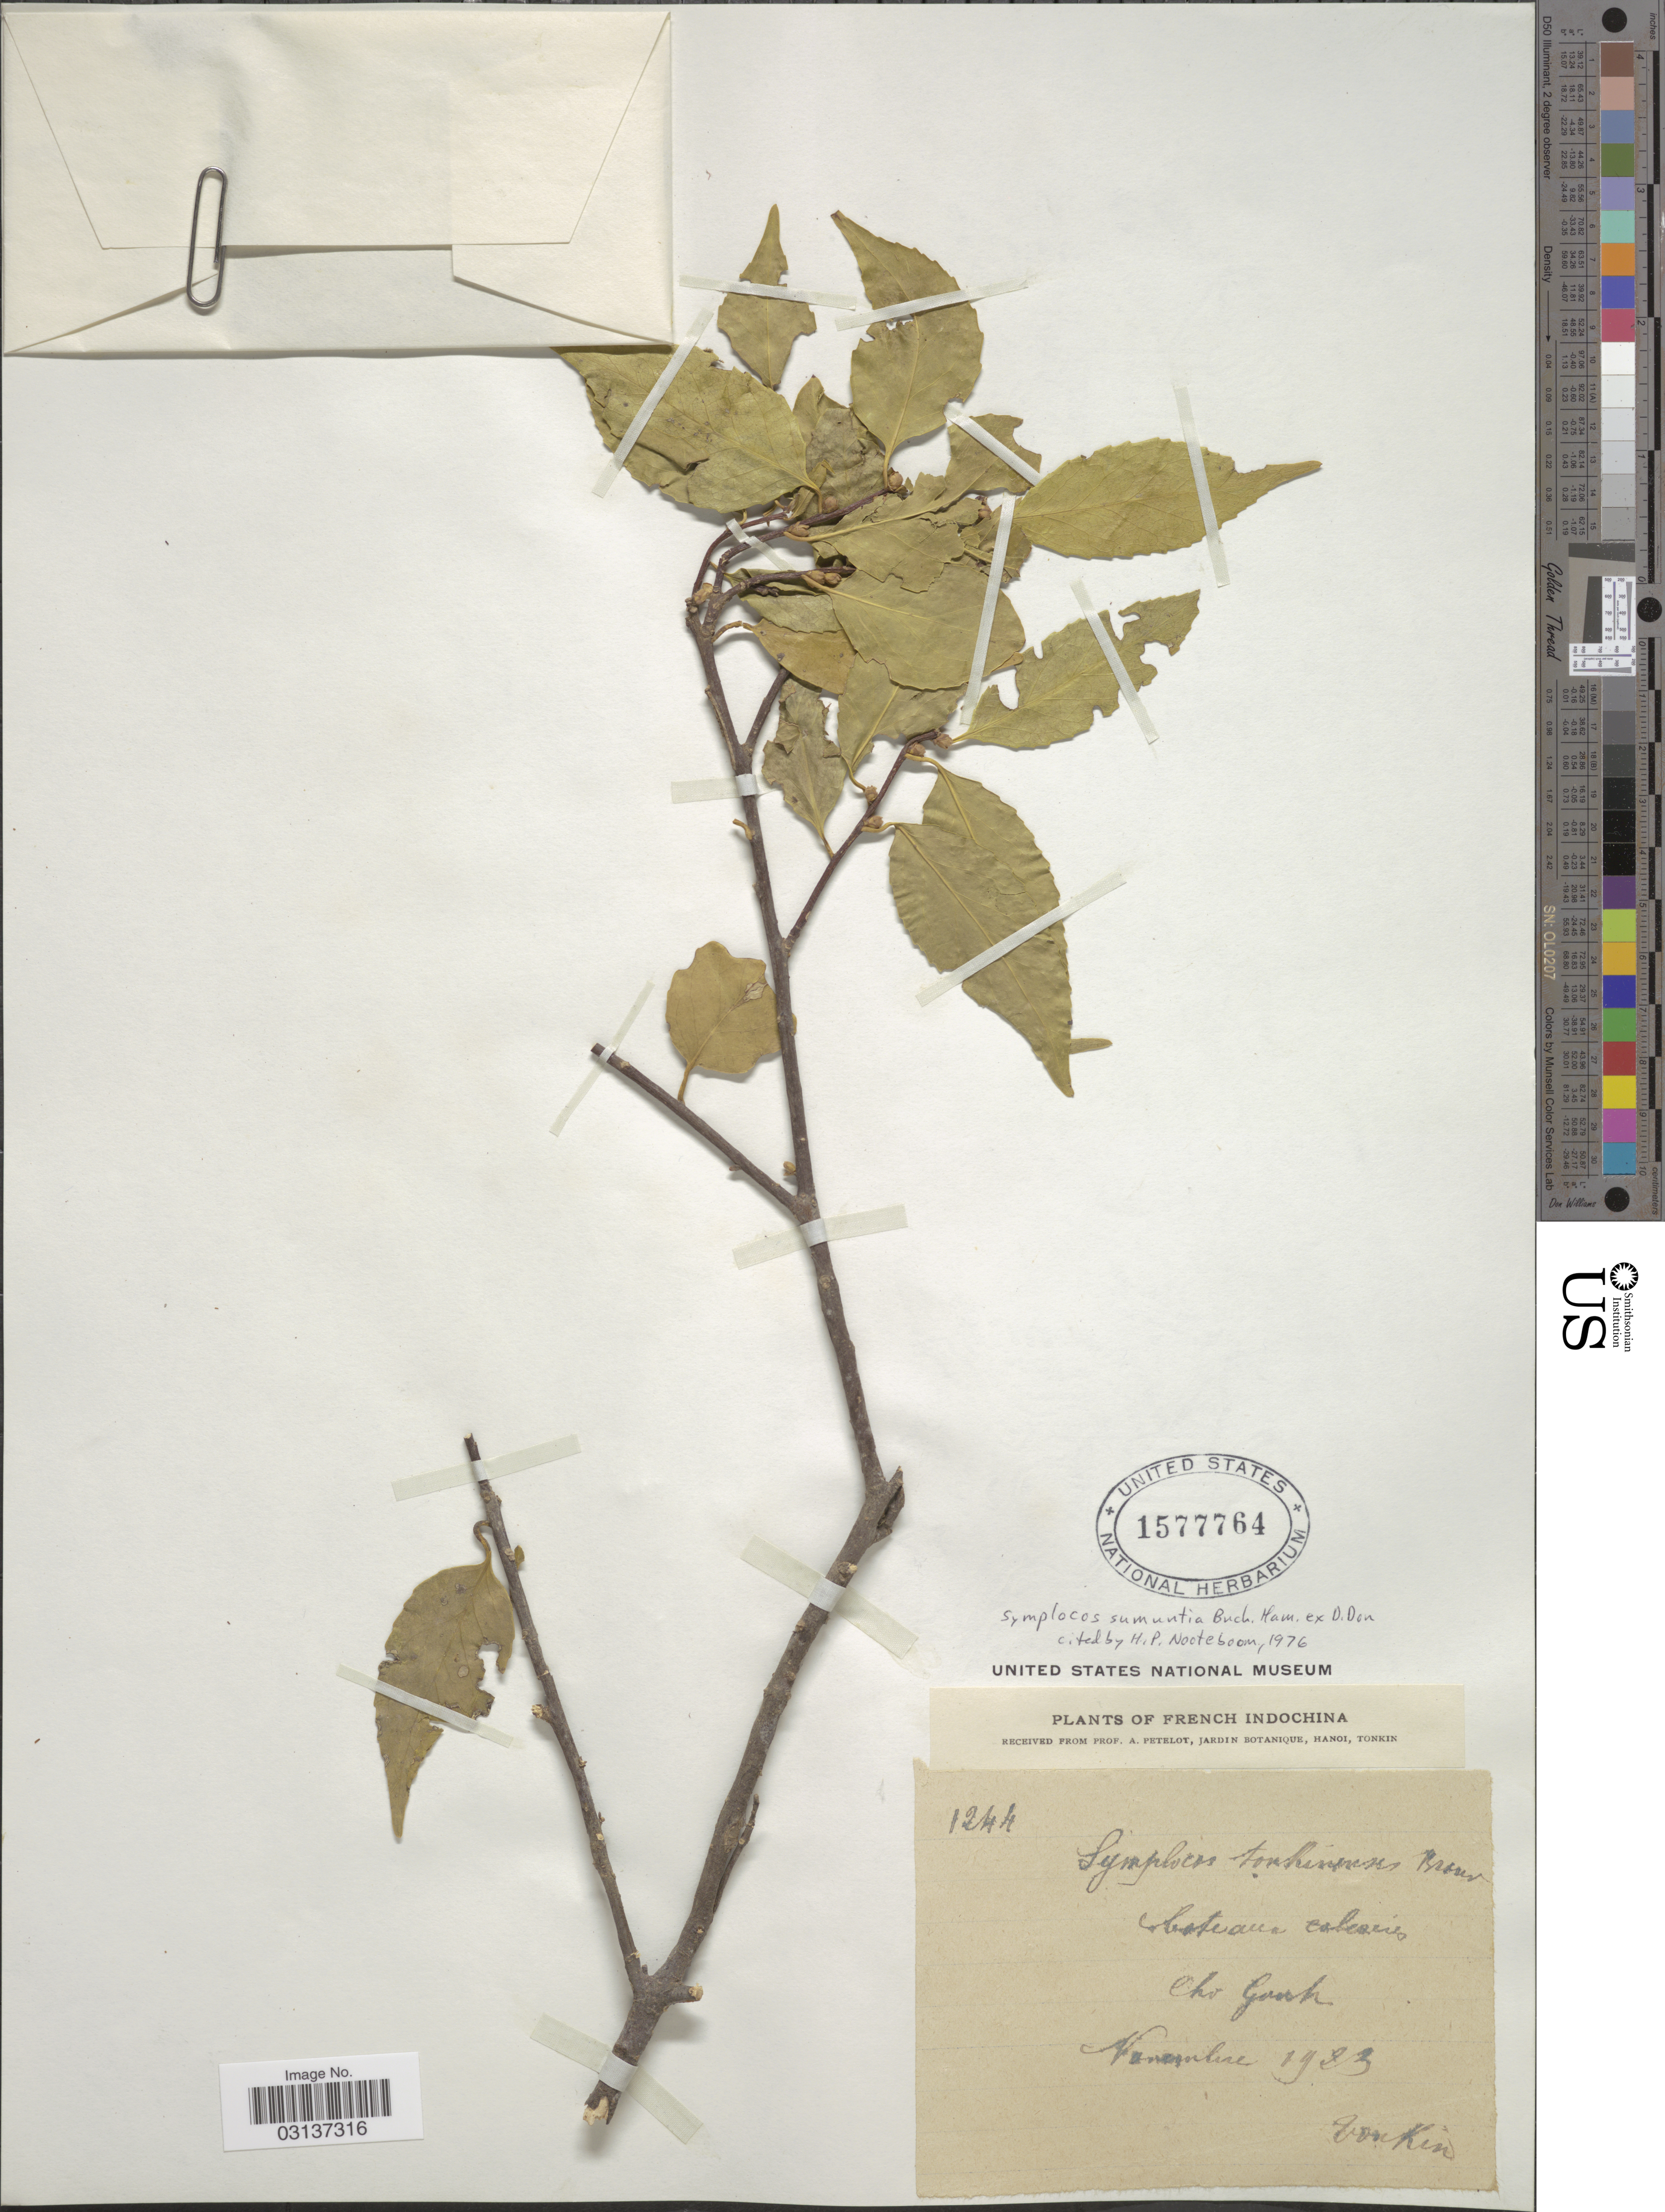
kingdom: Plantae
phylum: Tracheophyta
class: Magnoliopsida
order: Ericales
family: Symplocaceae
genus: Symplocos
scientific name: Symplocos sumuntia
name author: Buch.-Ham. ex D. Don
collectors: A. Petelot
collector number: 1244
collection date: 1923-11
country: Vietnam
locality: French Indochina. Cho Ganh.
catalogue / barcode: US 1577764